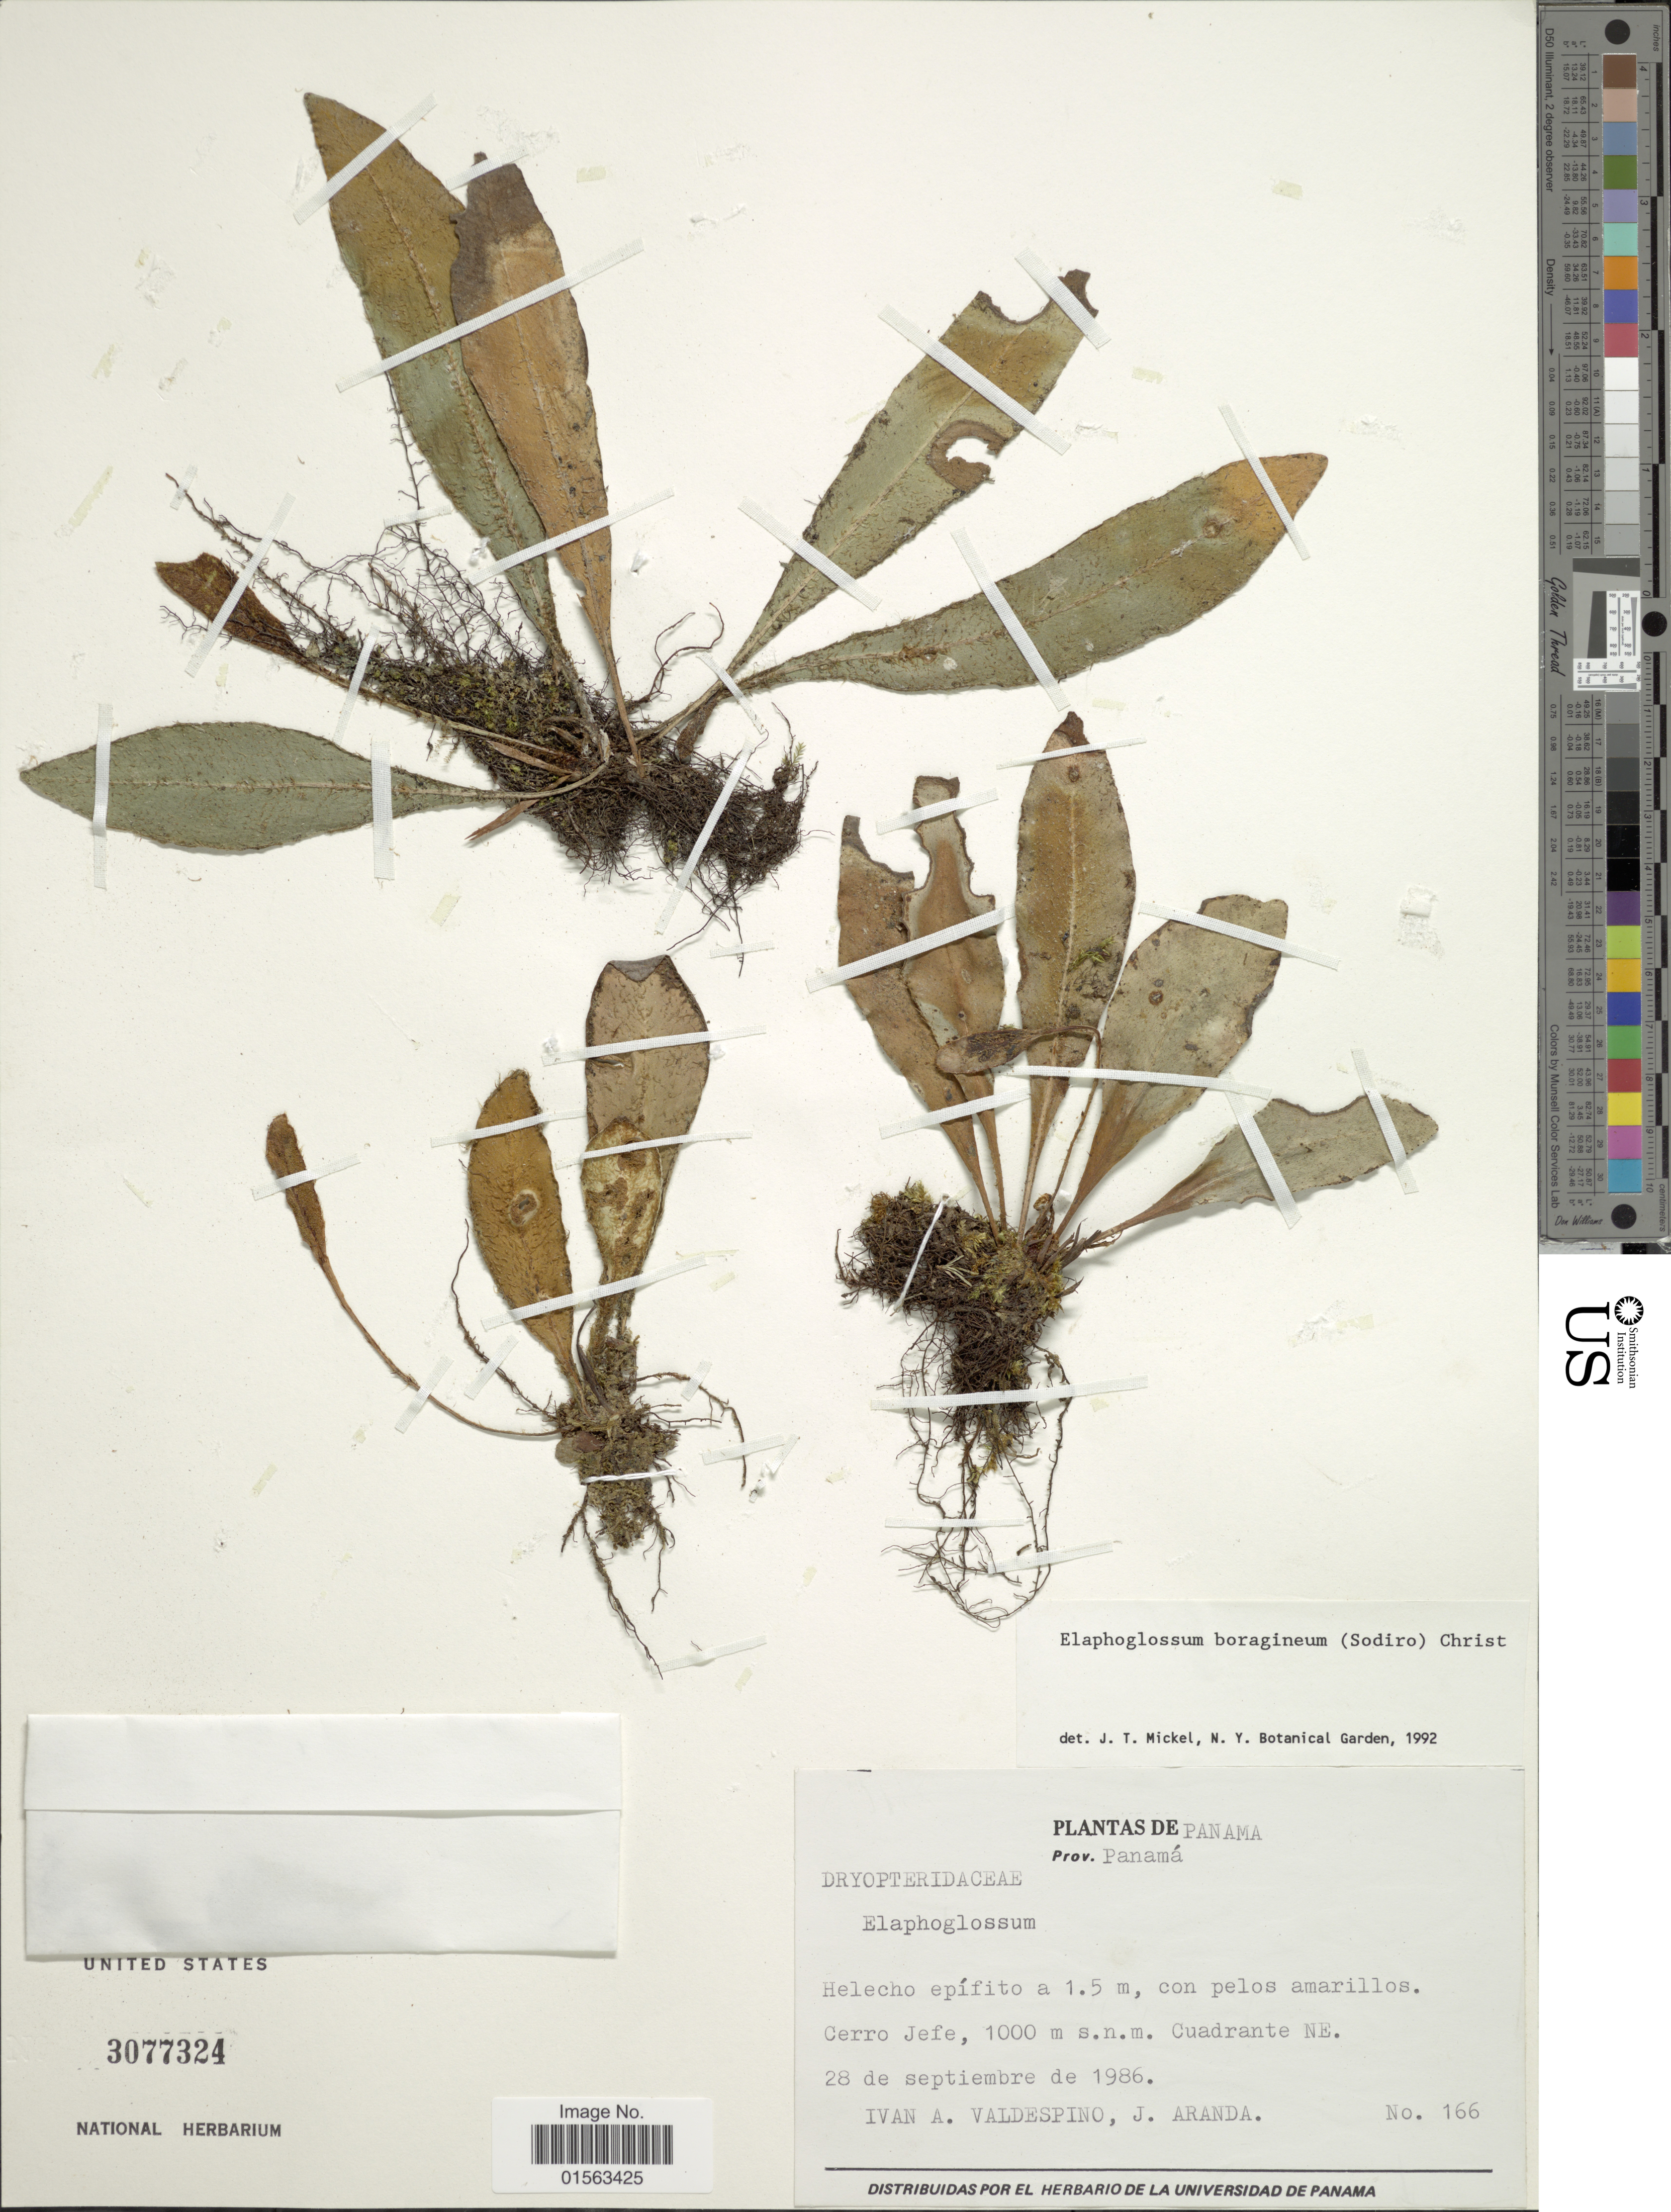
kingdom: Plantae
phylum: Tracheophyta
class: Polypodiopsida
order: Polypodiales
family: Dryopteridaceae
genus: Elaphoglossum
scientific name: Elaphoglossum boragineum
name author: (Sodiro) Christ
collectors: I. A. Valdespino & J. Aranda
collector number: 166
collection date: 1986-09-28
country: Panama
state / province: Panamá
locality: Prov. Panama, Cerro Jefe, Cuadrante NE.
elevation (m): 1000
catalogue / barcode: US 3077324